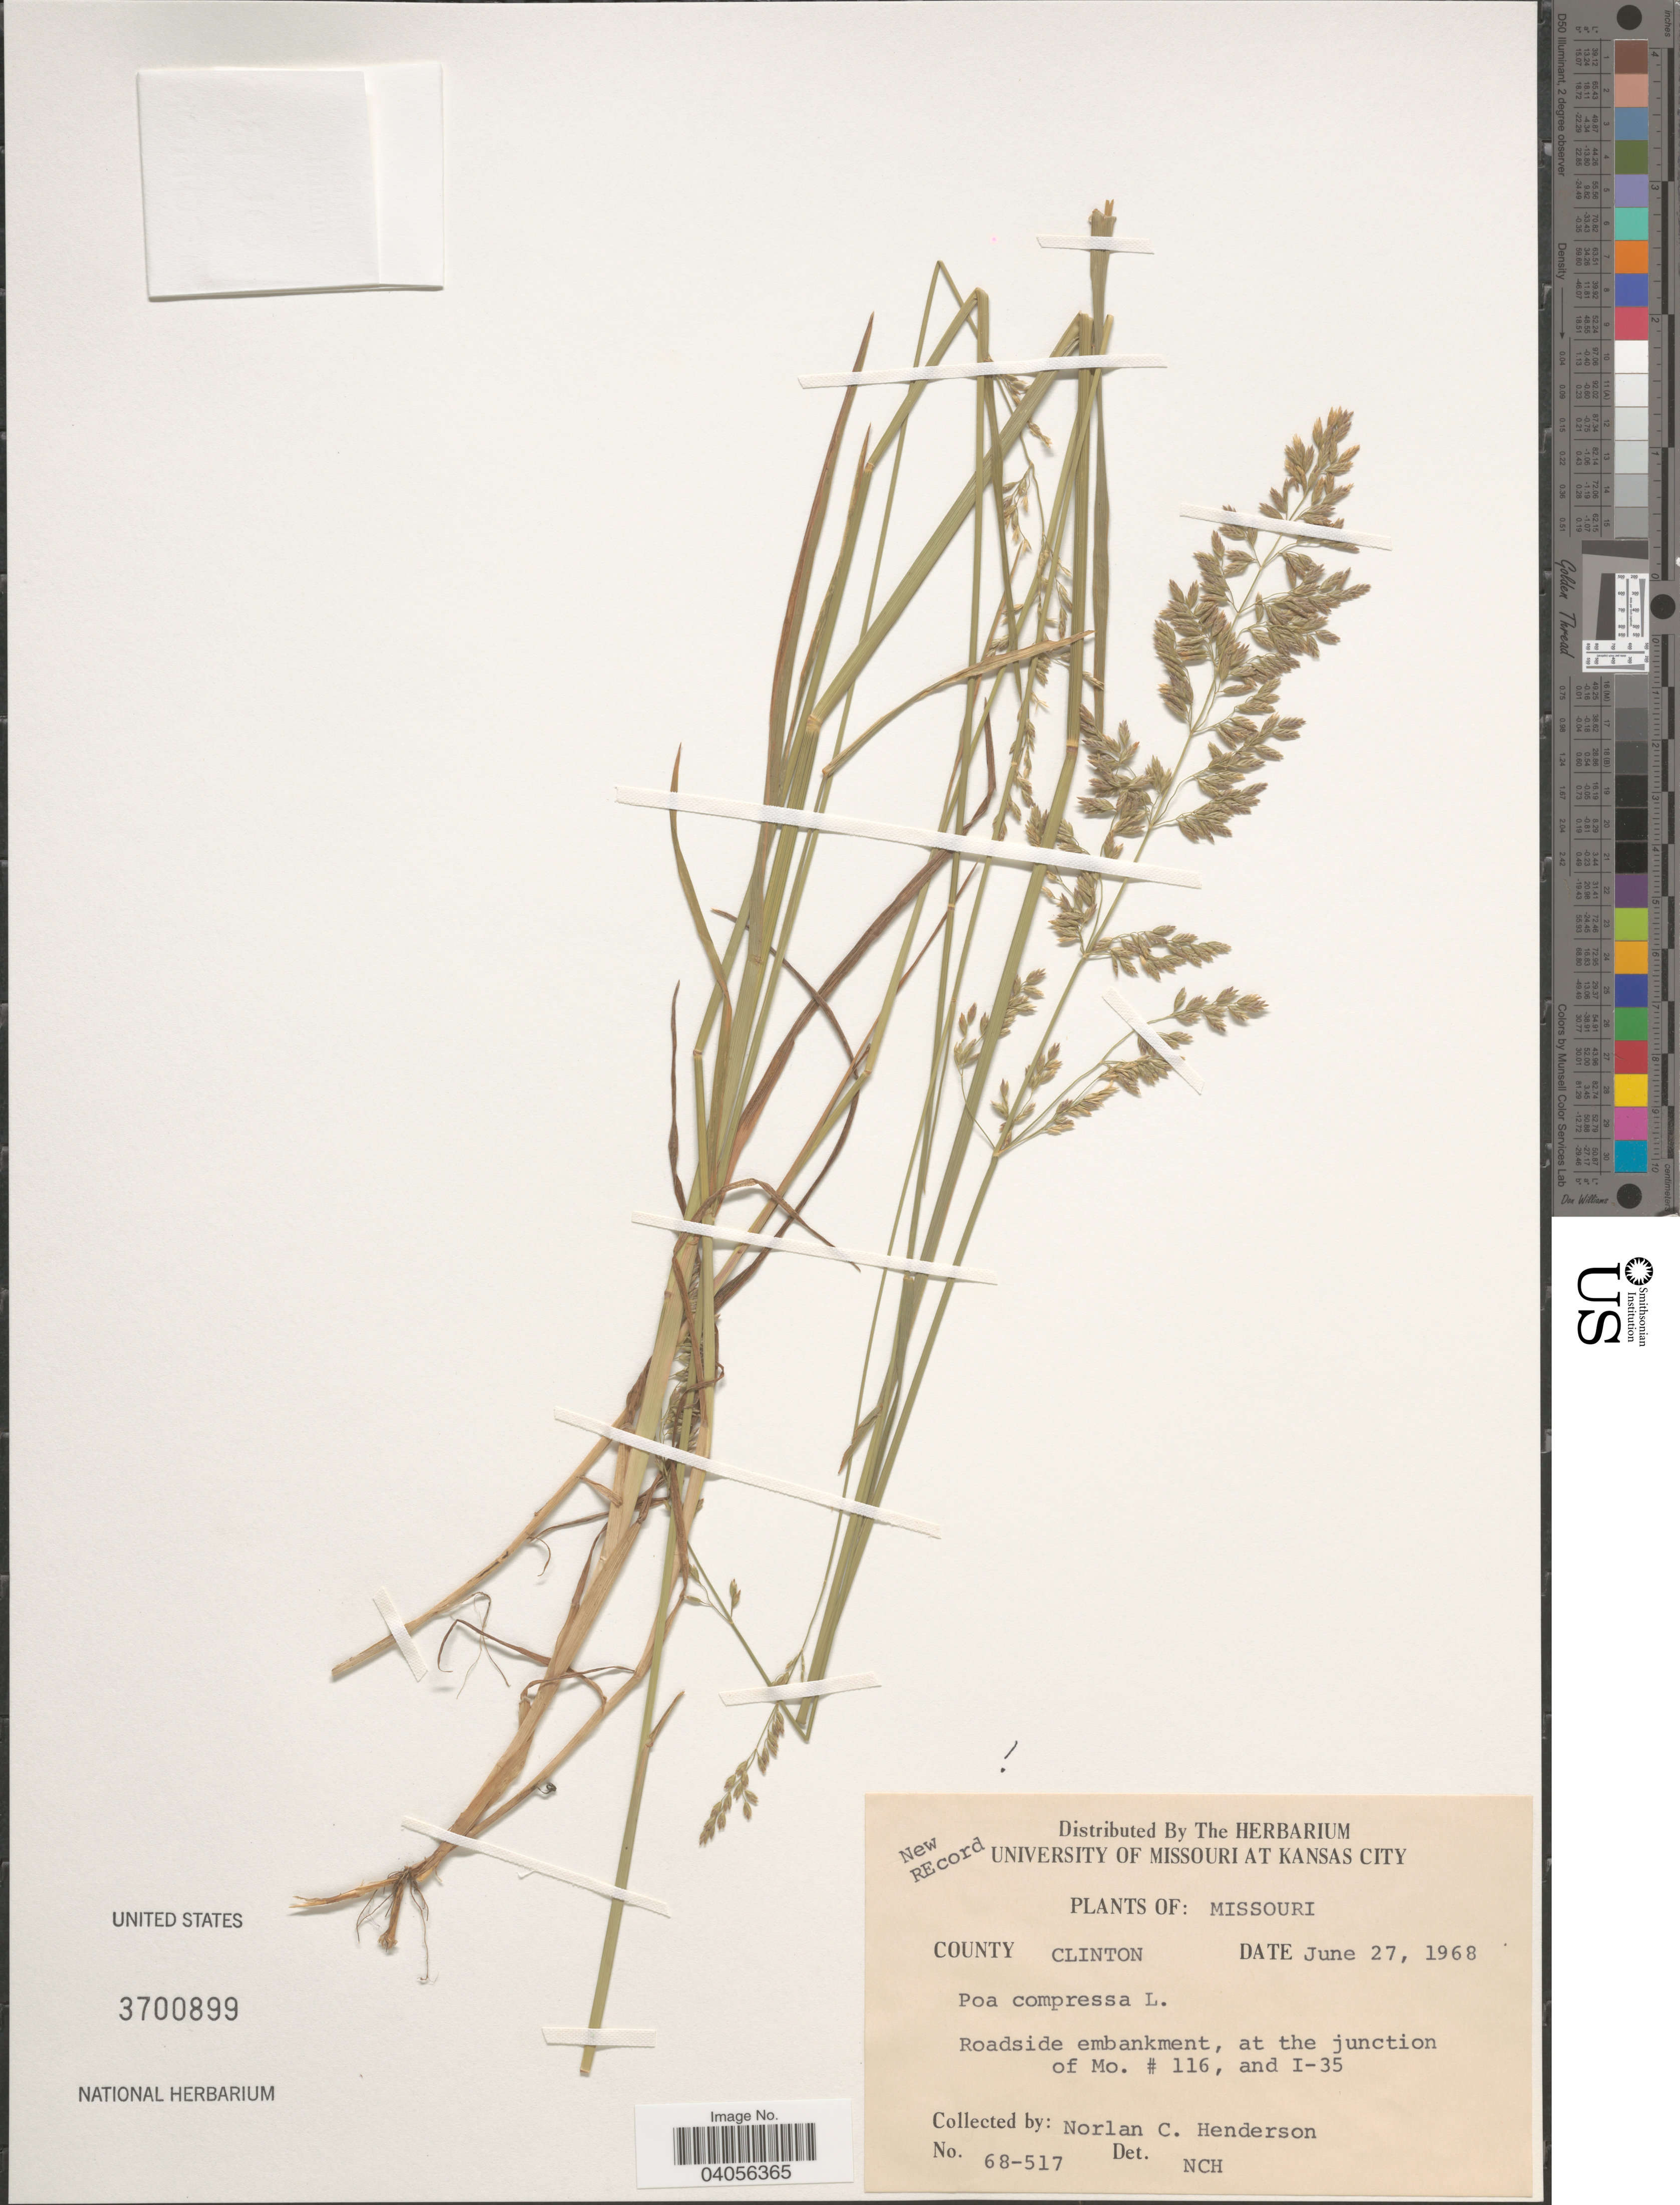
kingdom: Plantae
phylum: Tracheophyta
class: Liliopsida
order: Poales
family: Poaceae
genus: Poa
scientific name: Poa compressa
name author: L.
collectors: N. C. Henderson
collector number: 68-517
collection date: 1968-06-27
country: United States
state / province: Missouri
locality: County Clinton. Roadside embankment, at the junction of Mo. # 116, and I-35.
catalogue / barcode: US 3700899